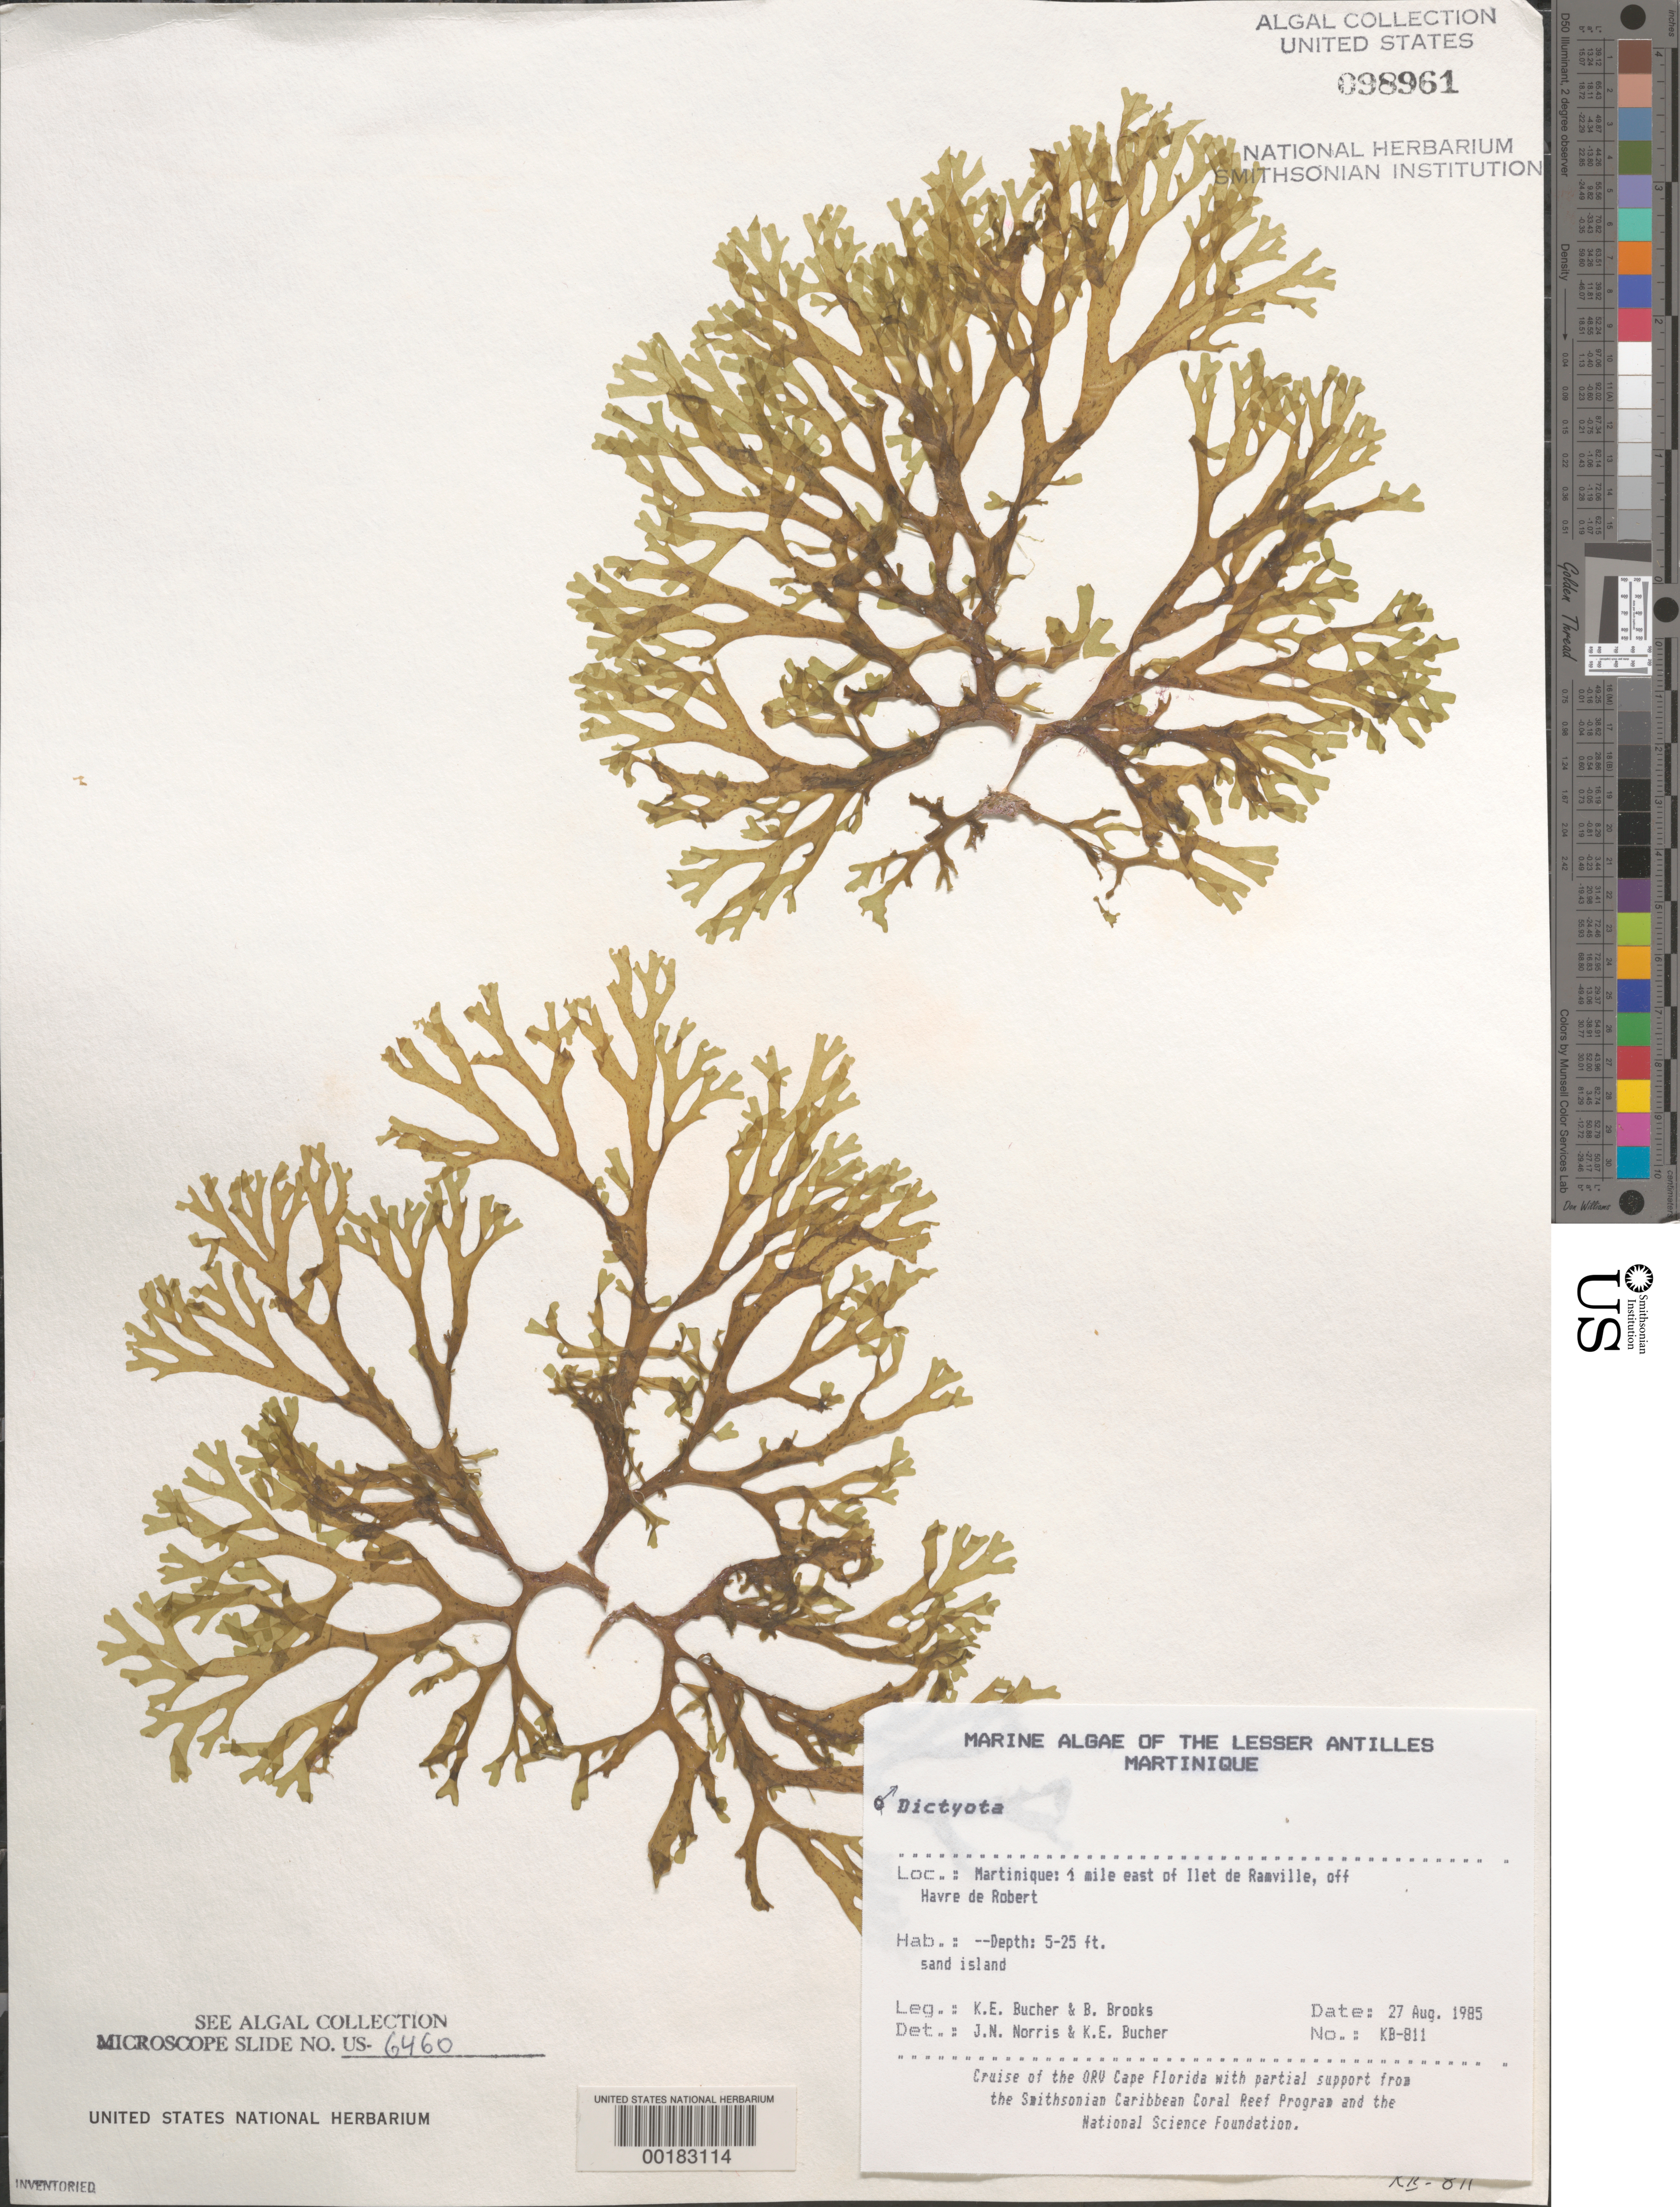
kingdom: Chromista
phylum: Ochrophyta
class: Phaeophyceae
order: Dictyotales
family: Dictyotaceae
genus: Dictyota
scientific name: Dictyota sp.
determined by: Norris, J. N.; Bucher, K. E.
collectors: K. E. Bucher & B. Brooks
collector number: Kb-811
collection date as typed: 27 Aug 1985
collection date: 1985-08-27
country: Martinique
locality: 1 mile east of Ilet de Ramville, off Havre du Robert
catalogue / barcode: US 98961